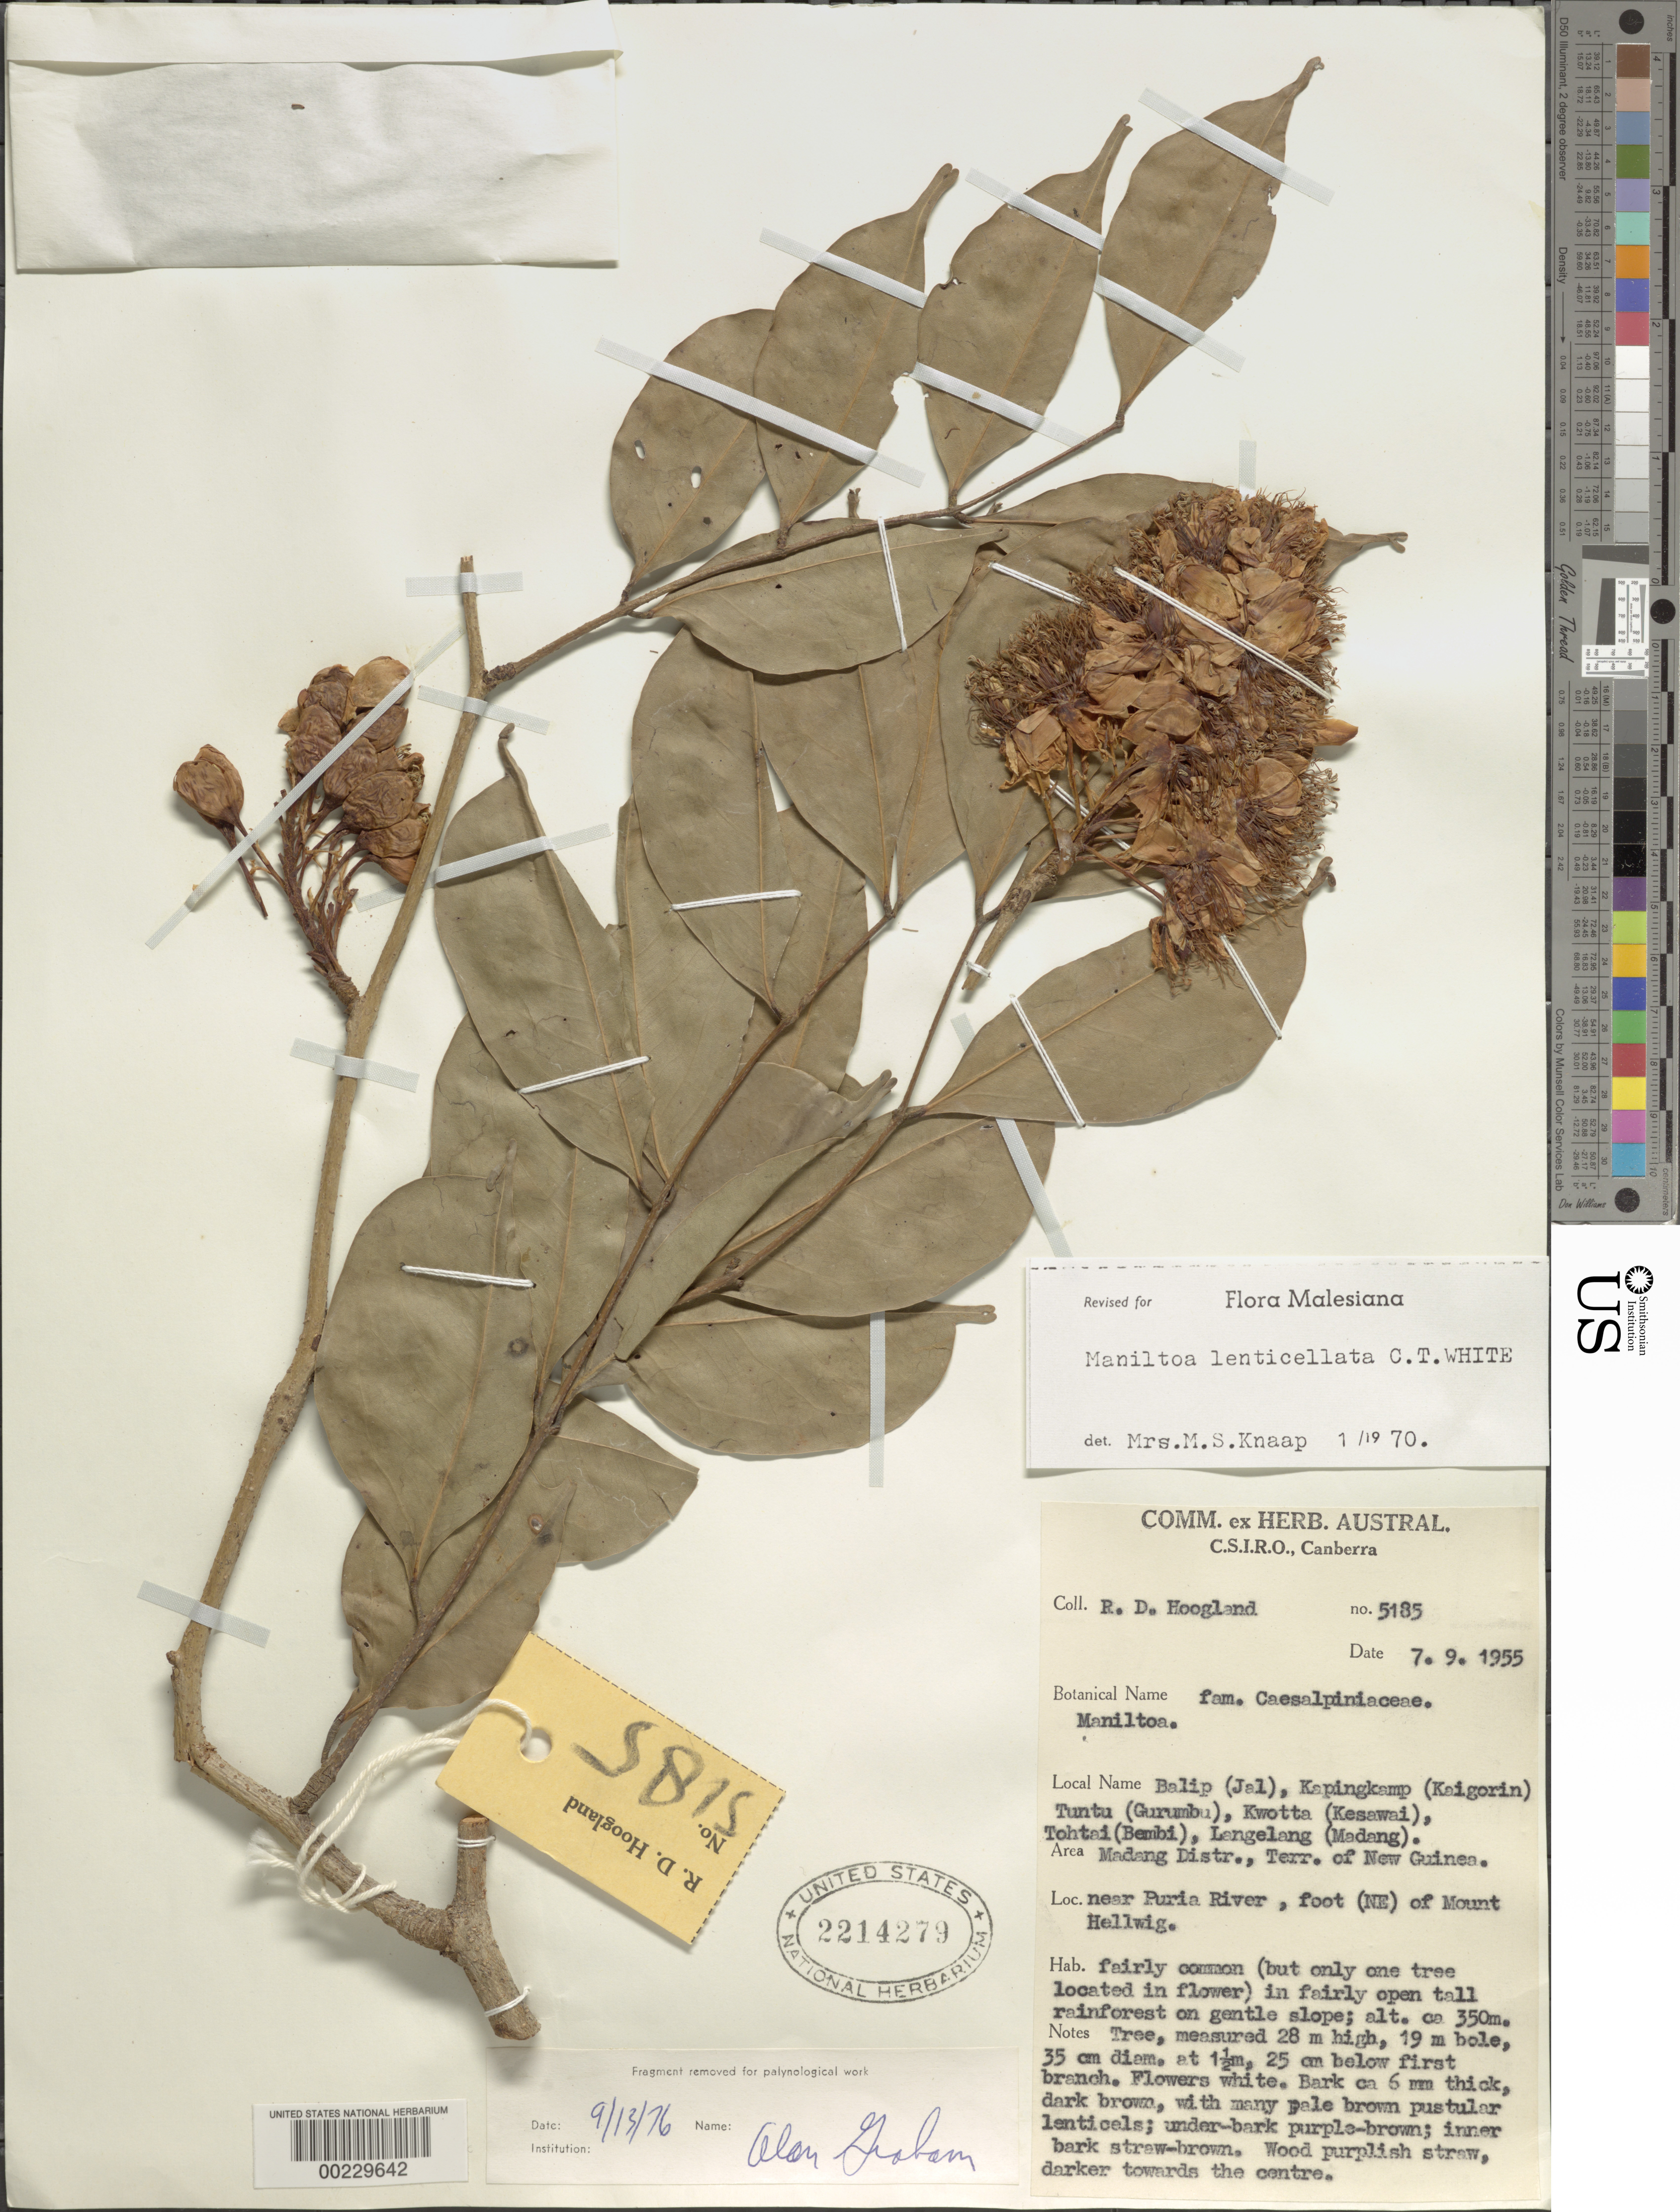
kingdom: Plantae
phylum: Tracheophyta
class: Magnoliopsida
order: Fabales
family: Fabaceae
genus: Maniltoa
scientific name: Maniltoa lenticellata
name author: C.T. White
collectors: R. D. Hoogland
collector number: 5185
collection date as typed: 09 Jul 1955 or 07 Sep 1955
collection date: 1955-07-09 or 1955-09-07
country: Papua New Guinea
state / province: Madang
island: New Guinea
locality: Near puria river, foot (ne) of mount hellwig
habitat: Fairly open tall rainforest on gentle slope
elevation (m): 350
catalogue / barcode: US 2214279